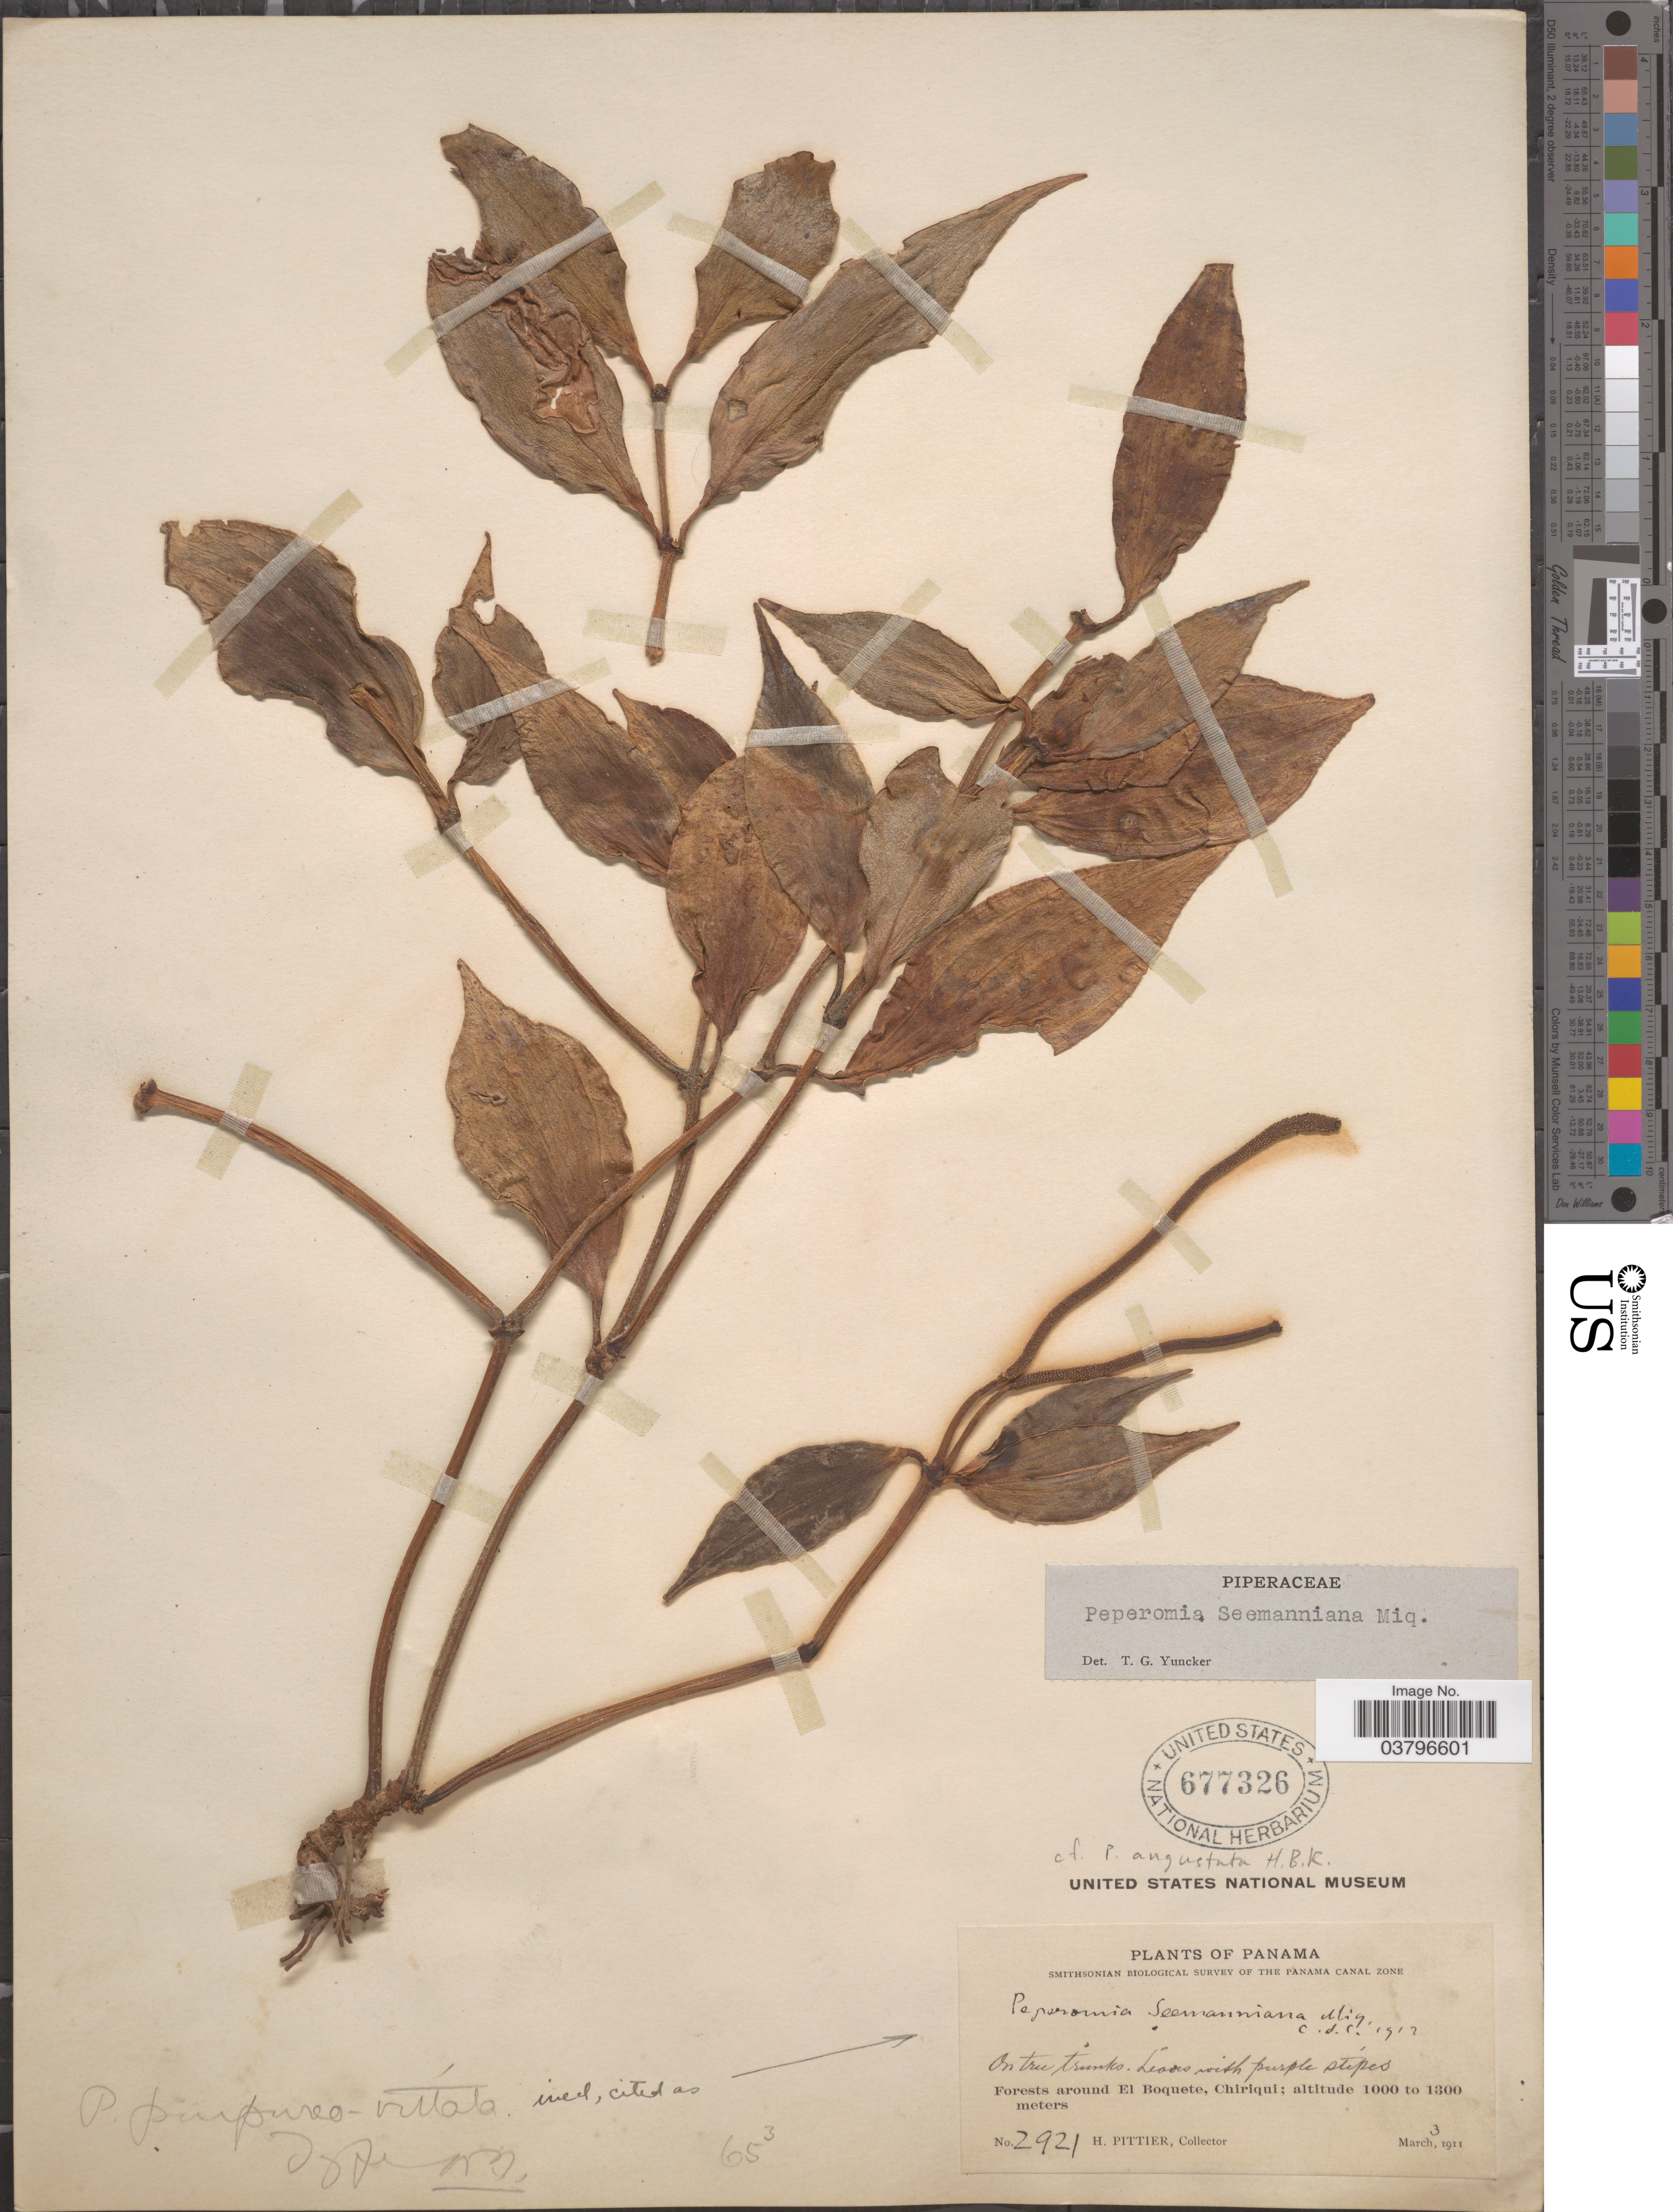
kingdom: Plantae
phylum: Tracheophyta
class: Magnoliopsida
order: Piperales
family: Piperaceae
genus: Peperomia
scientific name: Peperomia seemanniana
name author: Miq.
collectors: H. F. Pittier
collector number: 2921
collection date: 1911-03-03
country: Panama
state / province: Chiriqui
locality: Forest arounf El Boquete.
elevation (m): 1000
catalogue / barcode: US 677326